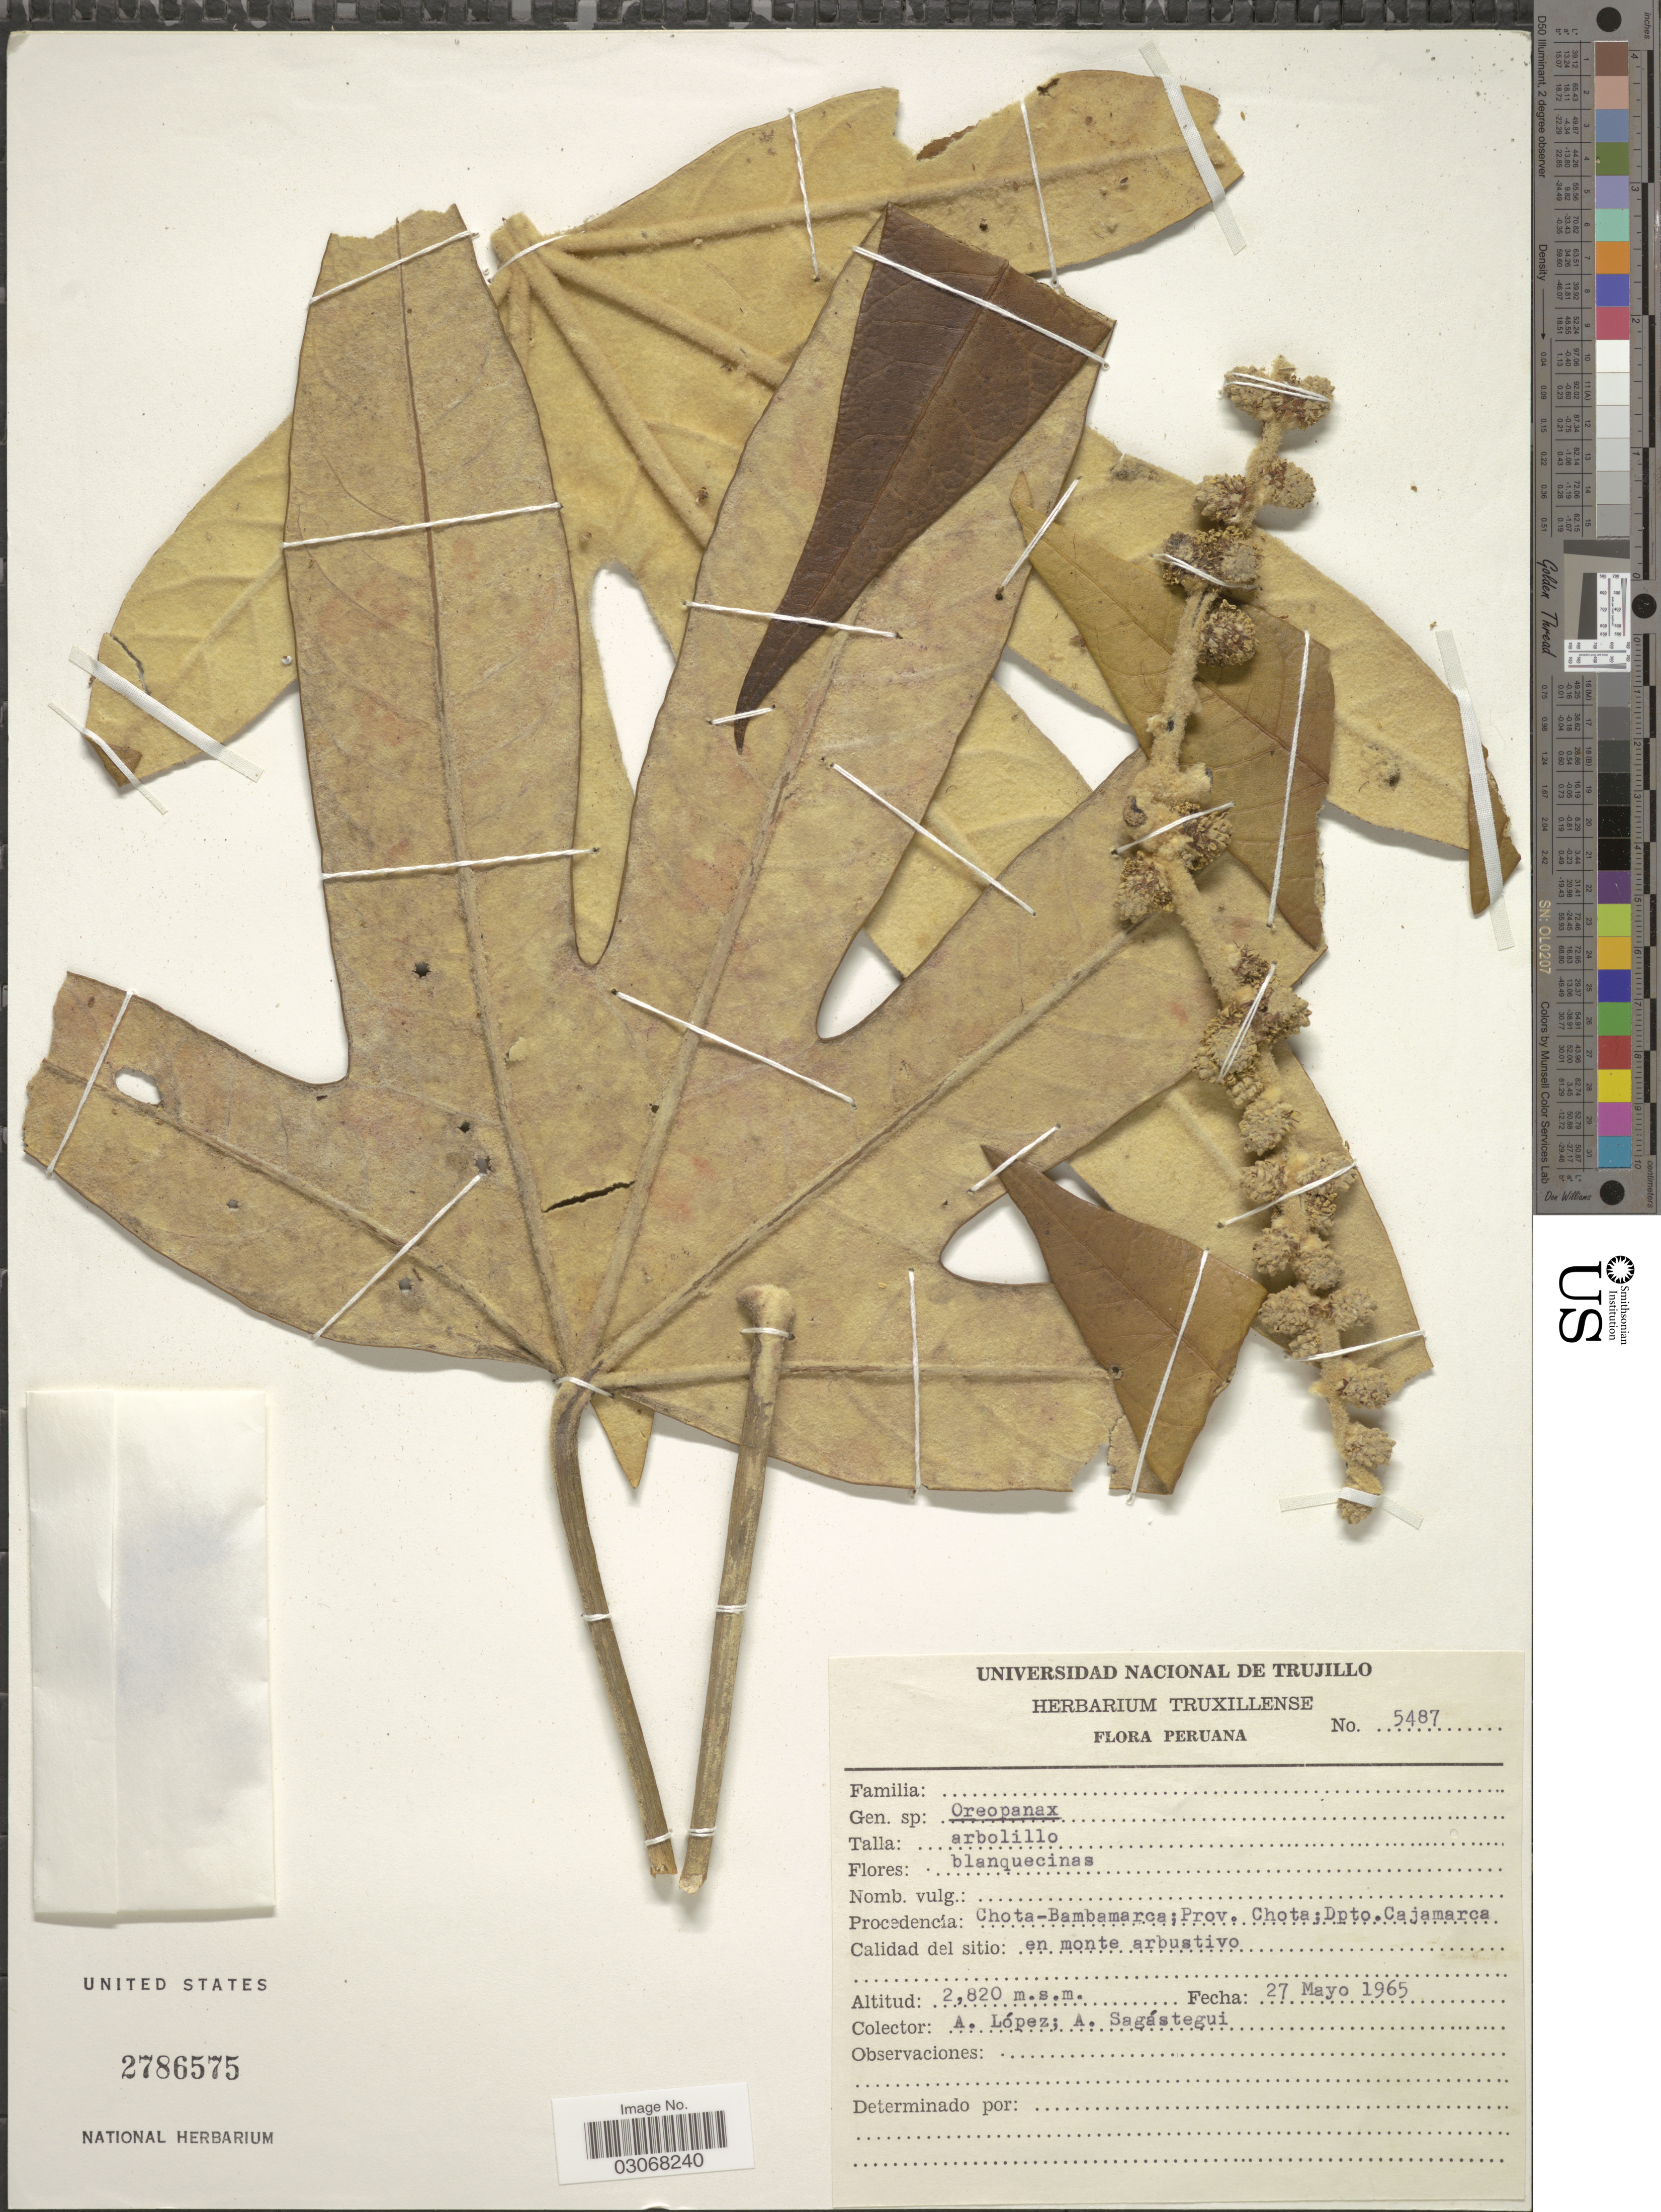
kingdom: Plantae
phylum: Tracheophyta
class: Magnoliopsida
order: Apiales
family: Araliaceae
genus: Oreopanax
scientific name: Oreopanax sp.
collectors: A. López & A. Sagastegui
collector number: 5487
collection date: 1965-05-27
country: Peru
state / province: Cajamarca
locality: Chota-Bambamarca; Prov. Chota: Dpto. Cajamarca.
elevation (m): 2820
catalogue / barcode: US 2786575